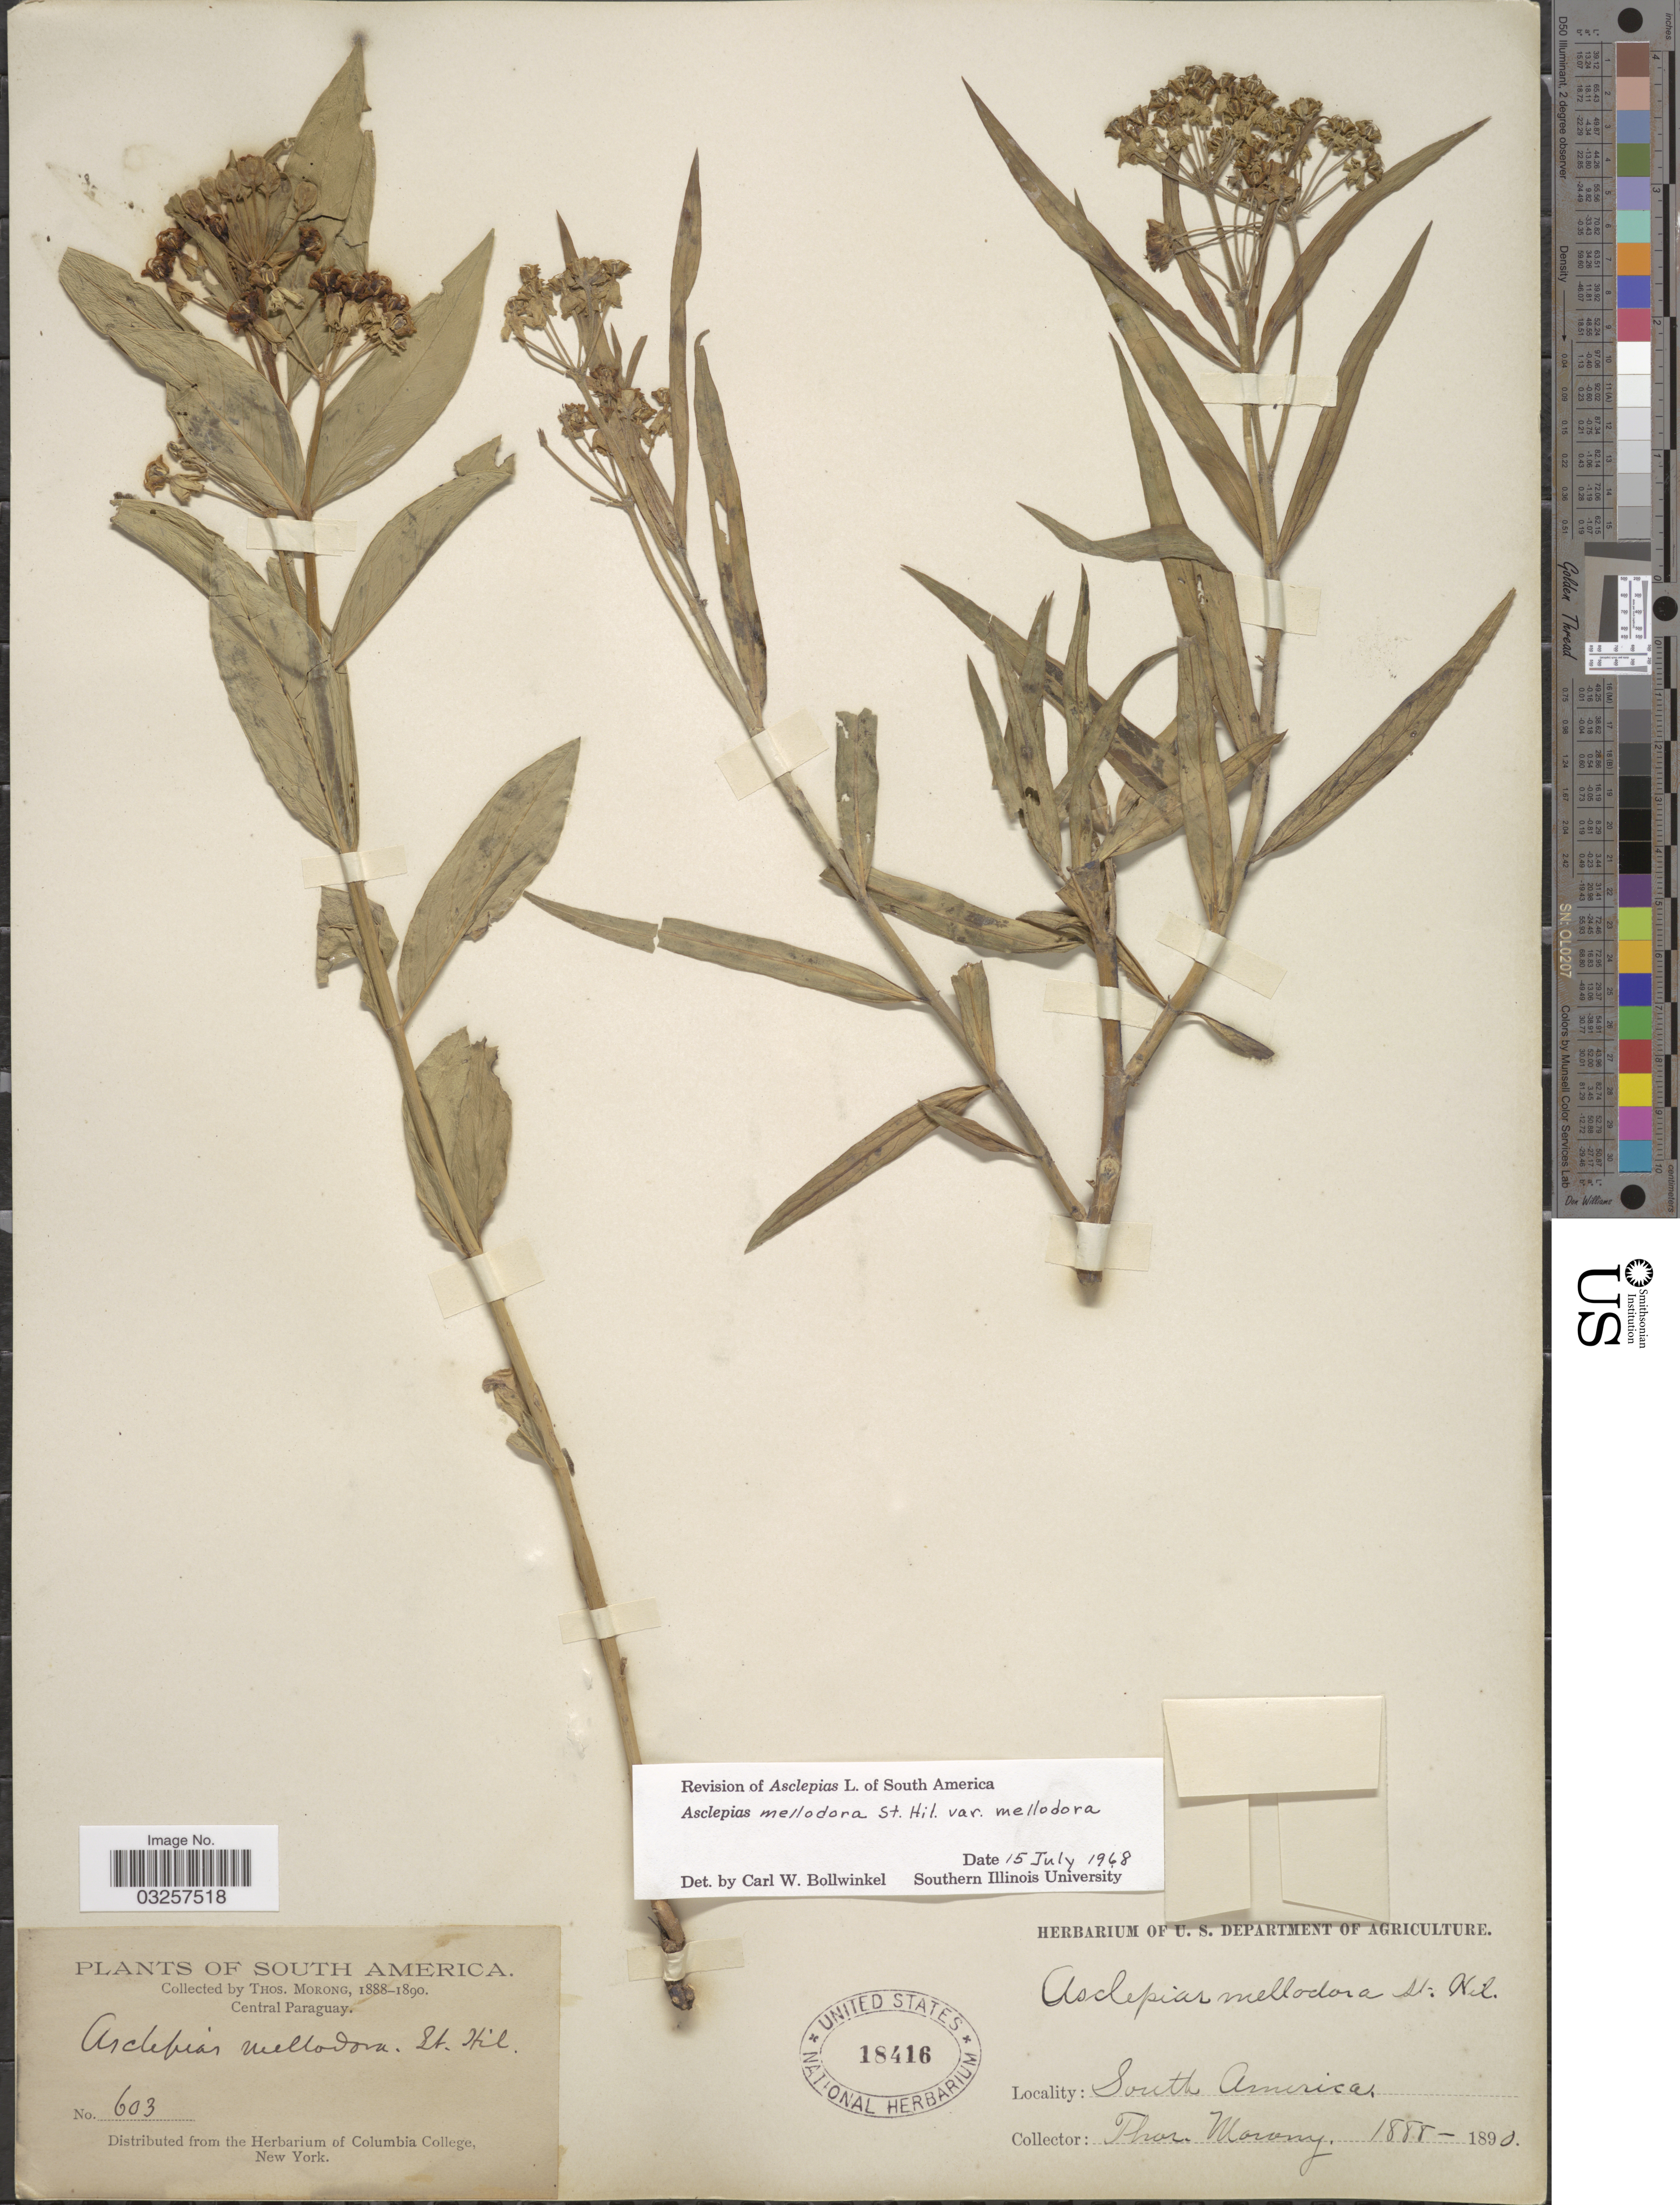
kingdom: Plantae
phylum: Tracheophyta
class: Magnoliopsida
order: Gentianales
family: Apocynaceae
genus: Asclepias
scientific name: Asclepias mellodora var. mellodora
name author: A. St.-Hil.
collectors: ex herb. T. Morong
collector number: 603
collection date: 1888/1890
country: Paraguay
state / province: Central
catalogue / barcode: US 18416